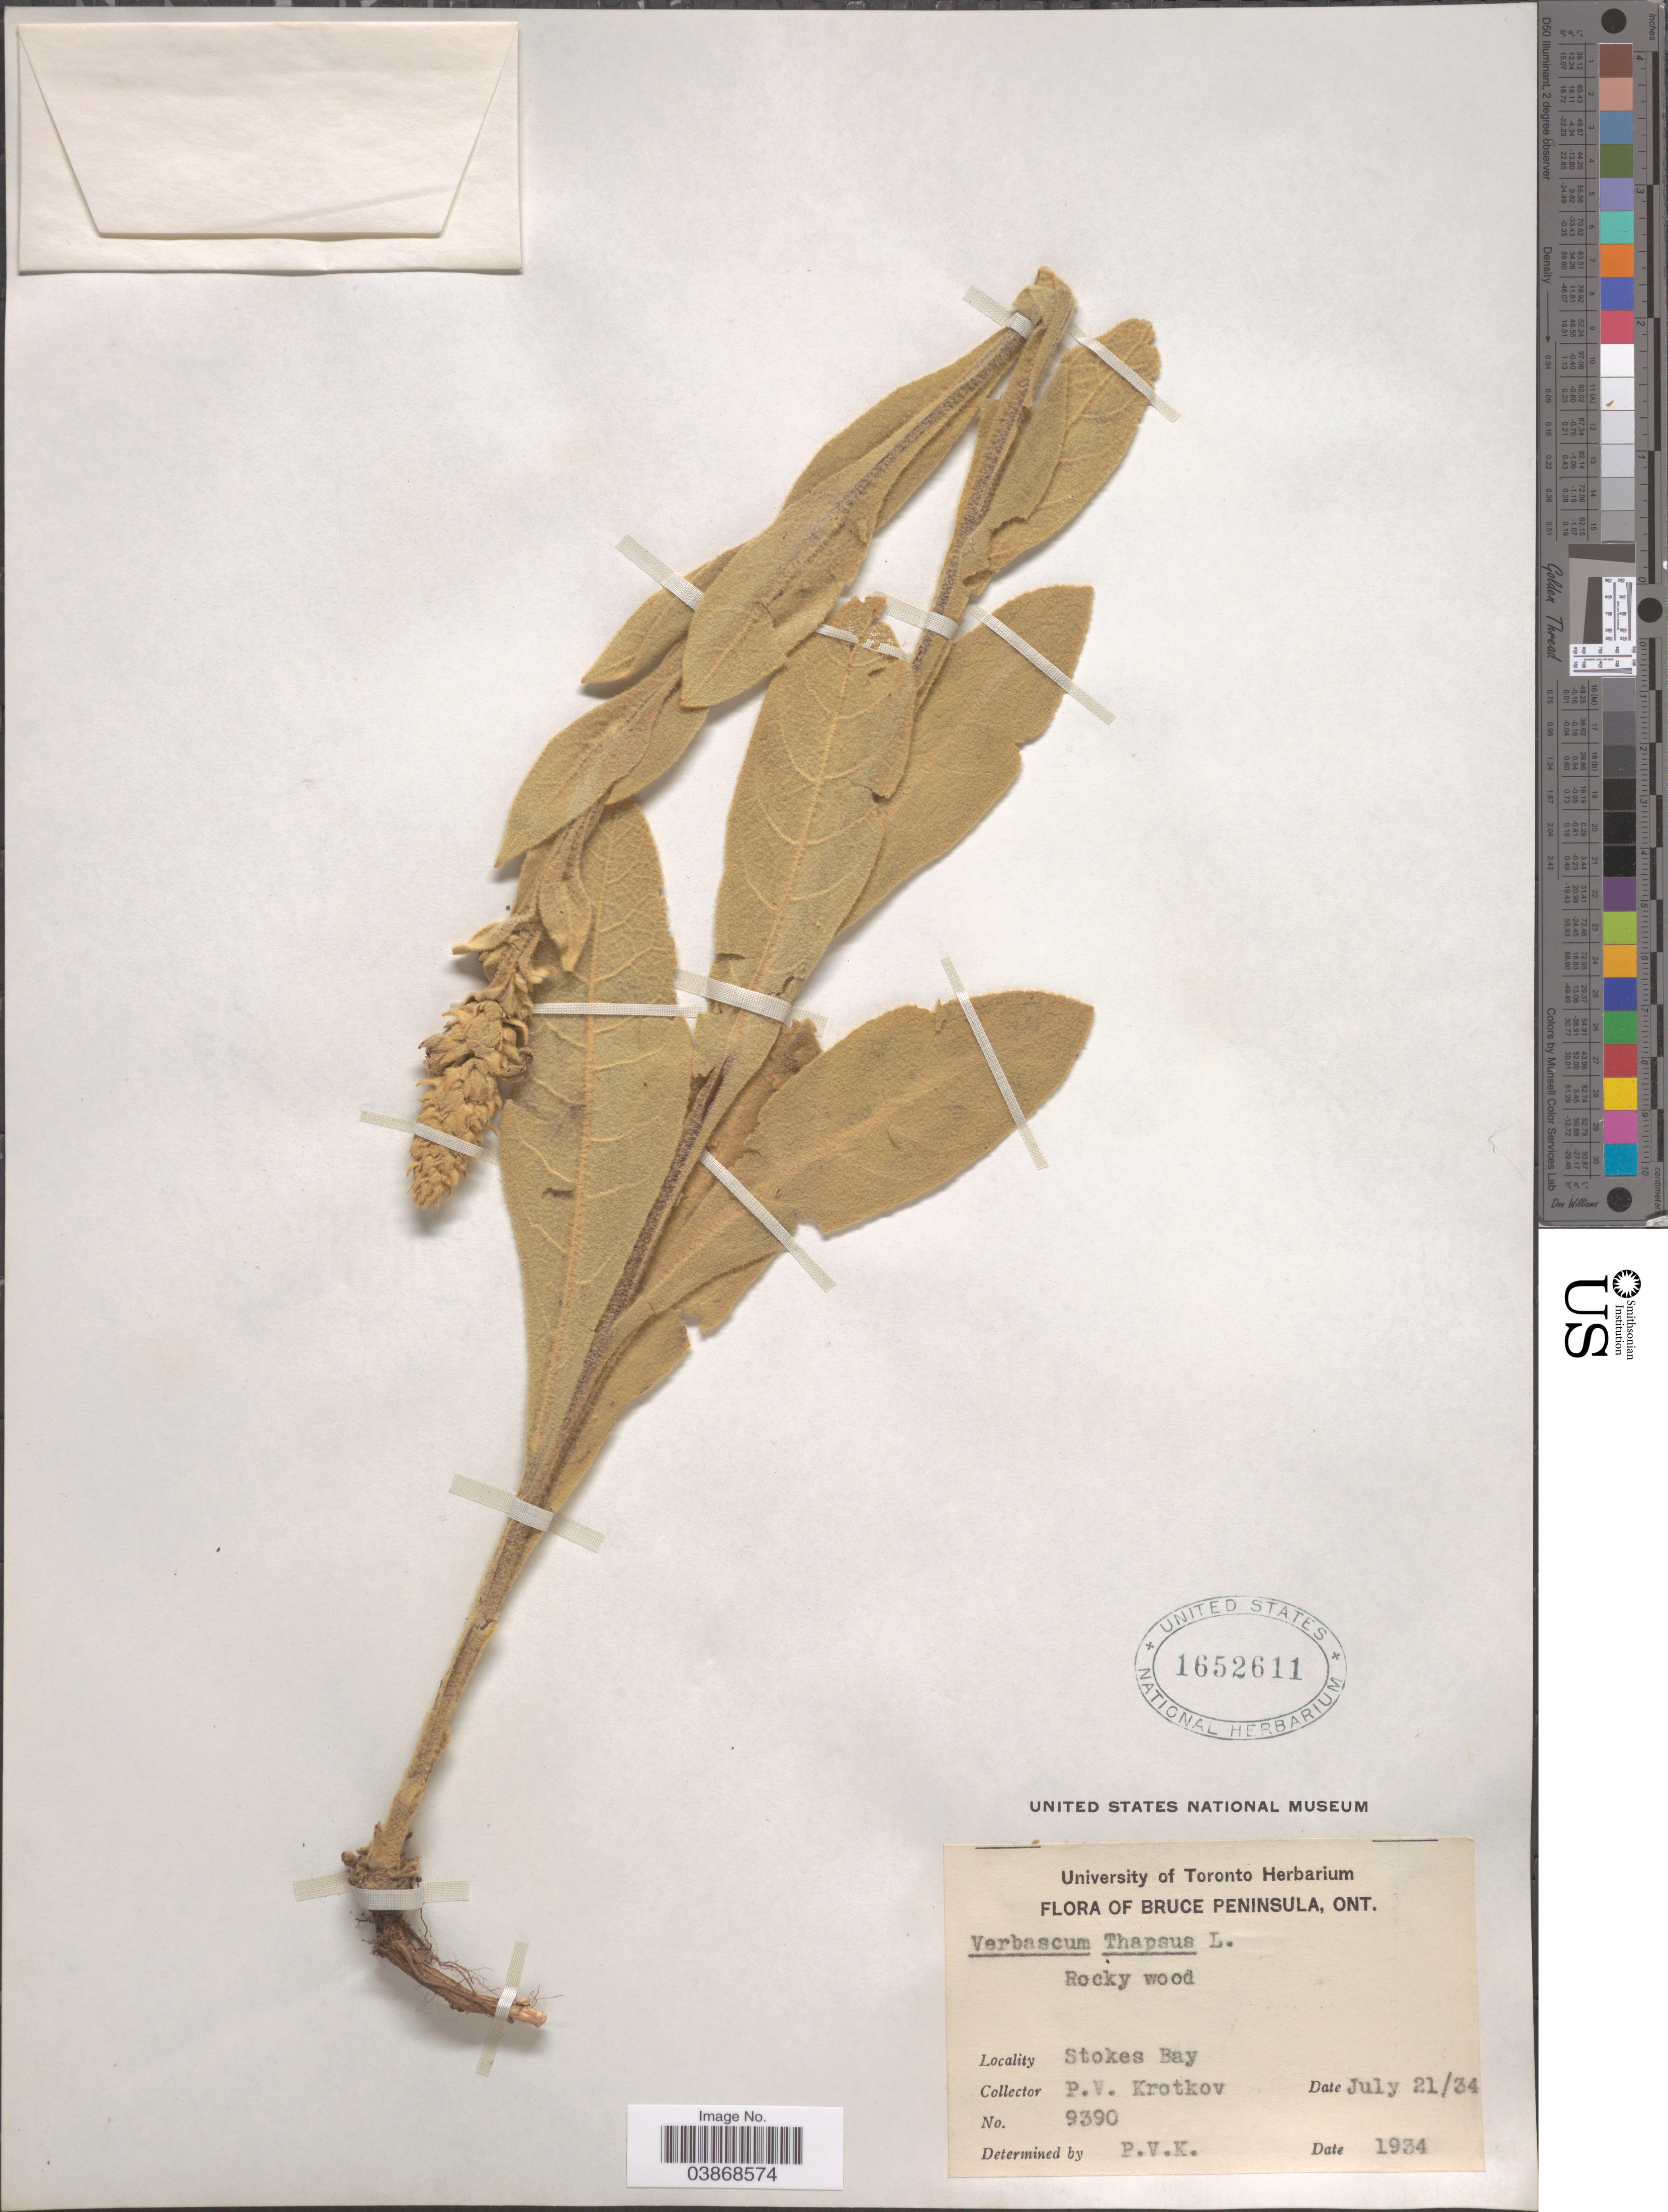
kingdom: Plantae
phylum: Tracheophyta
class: Magnoliopsida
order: Lamiales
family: Scrophulariaceae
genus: Verbascum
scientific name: Verbascum thapsus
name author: L.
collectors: P. V. Krotkov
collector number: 9390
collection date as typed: Transcribed d/m/y: 21/7/34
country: Canada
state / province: Ontario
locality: Bruce Peninsula. Stokes Bay.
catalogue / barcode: US 1652611